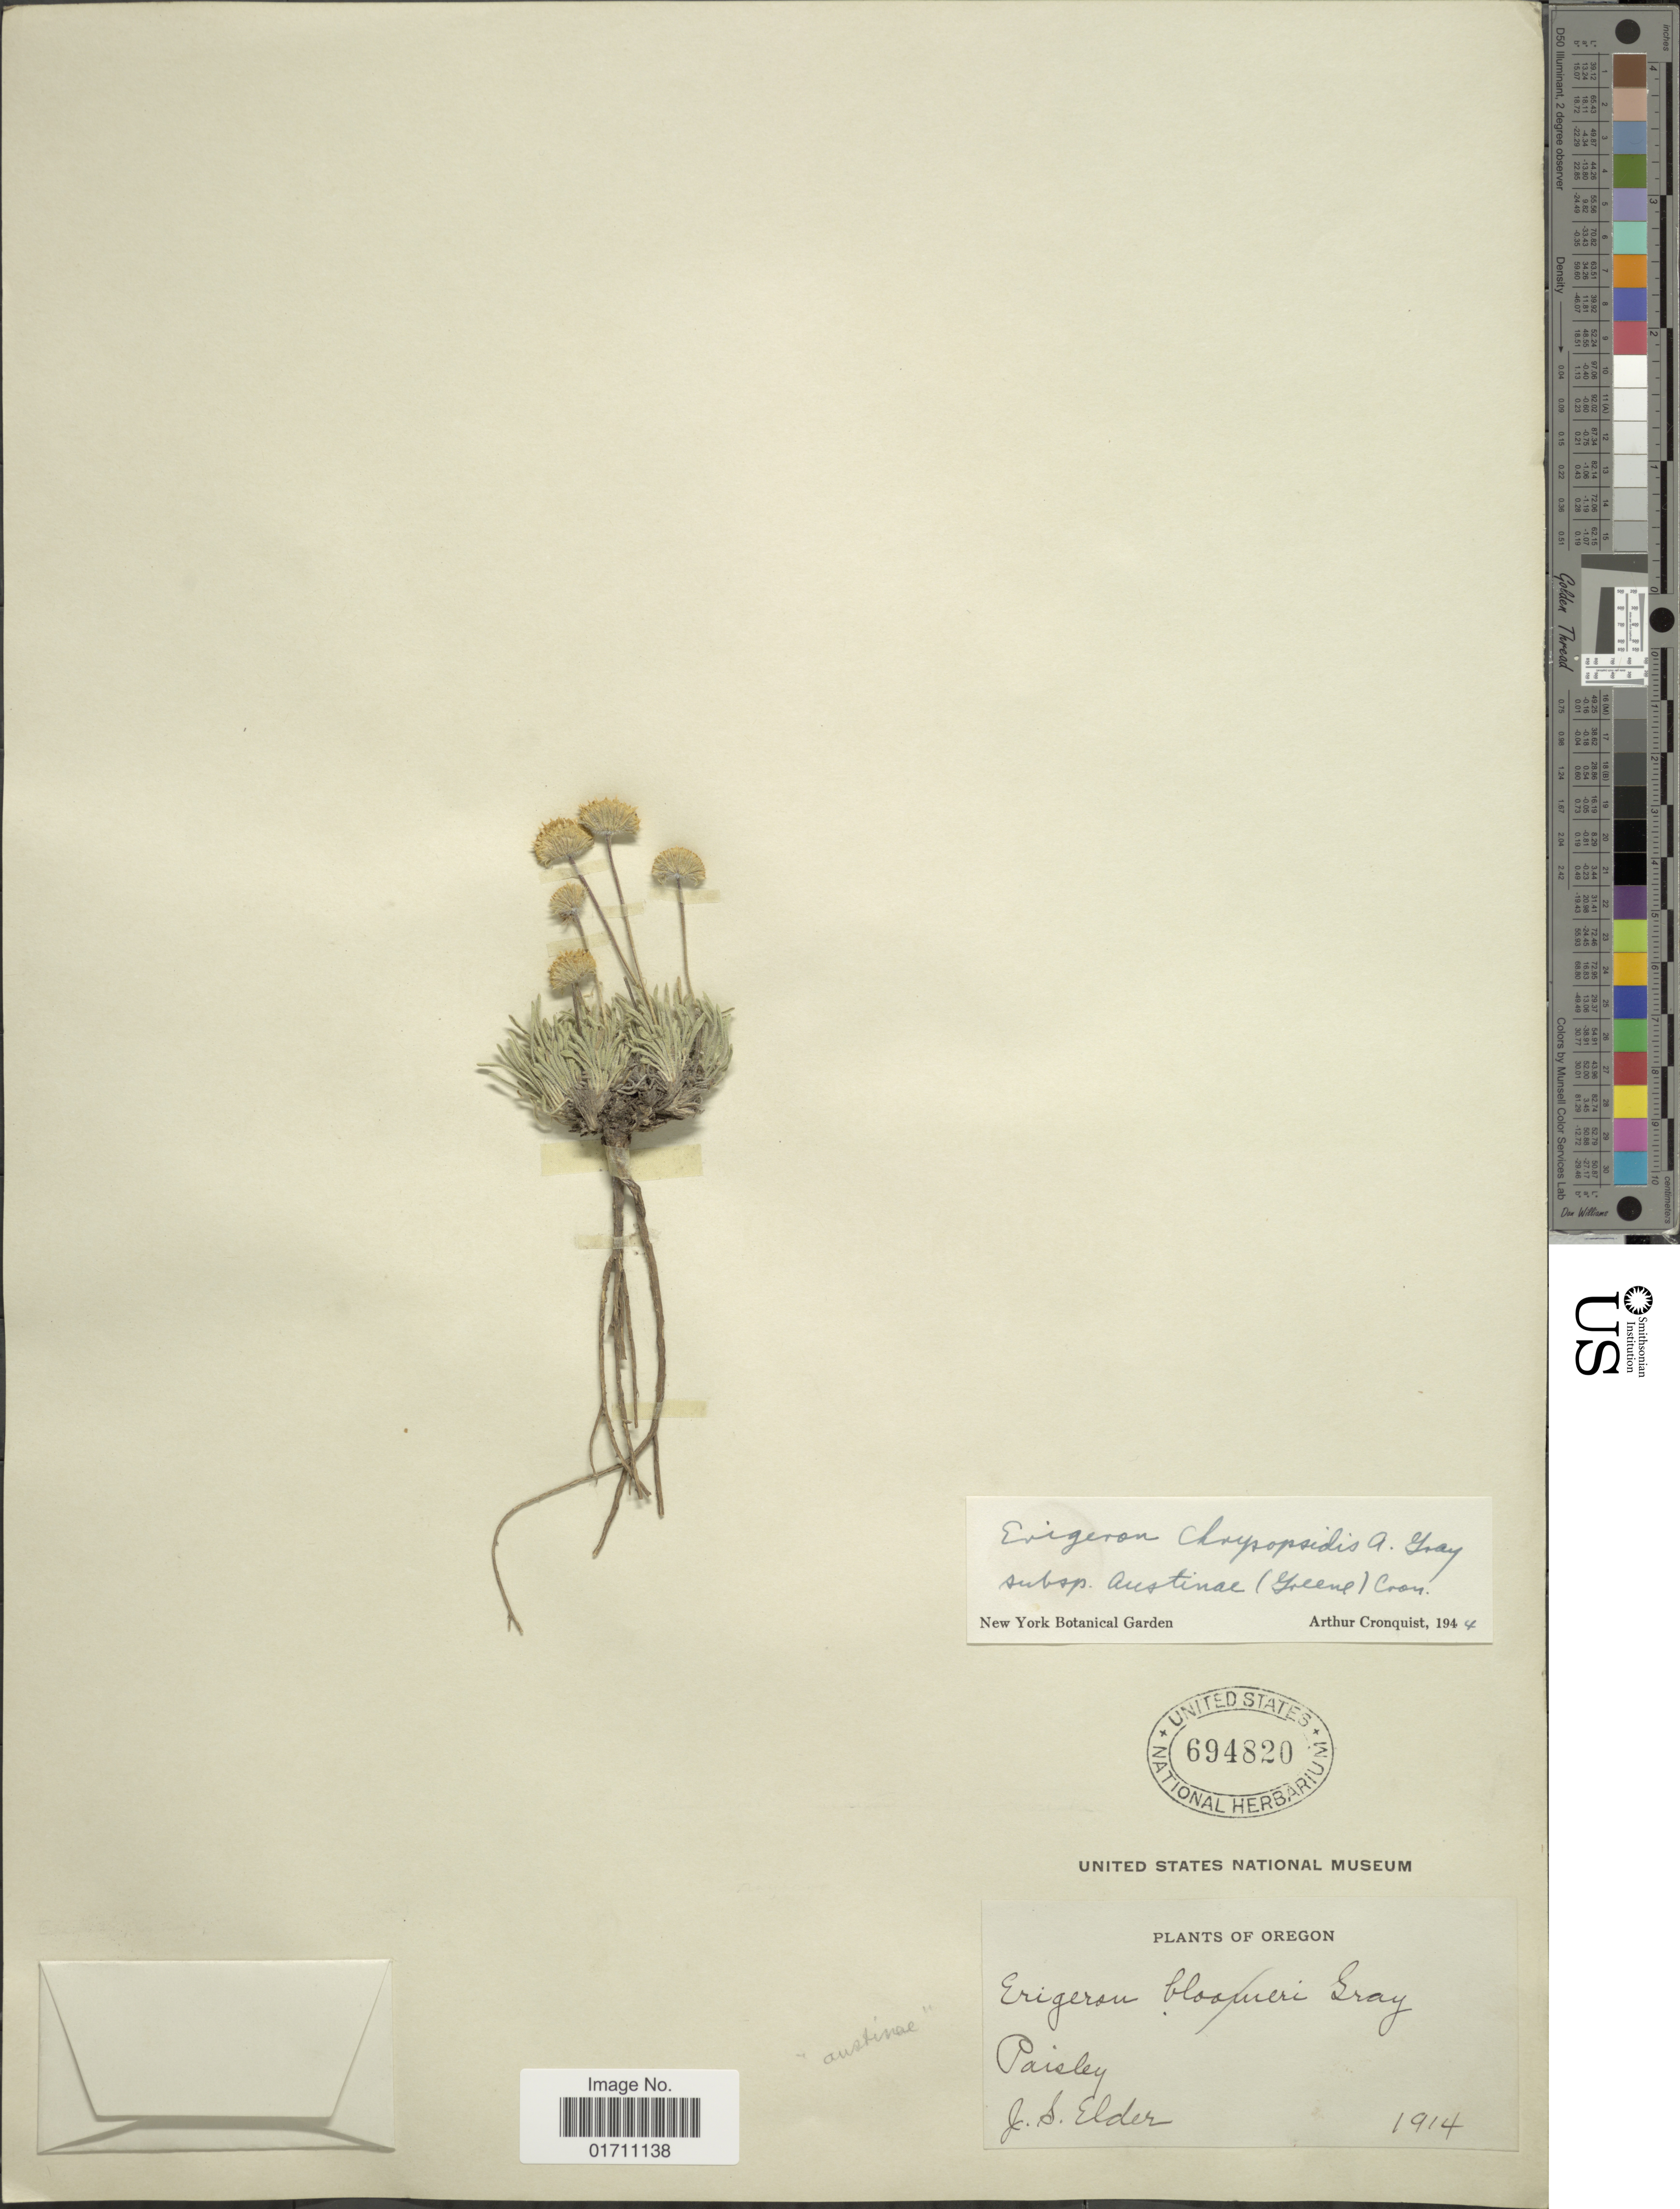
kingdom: Plantae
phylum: Tracheophyta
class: Magnoliopsida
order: Asterales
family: Asteraceae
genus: Erigeron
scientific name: Erigeron chrysopsidis var. austinae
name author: (Greene) G.L. Nesom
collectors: J. Elder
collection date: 1914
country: United States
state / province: Oregon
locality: Paisley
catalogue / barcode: US 694820